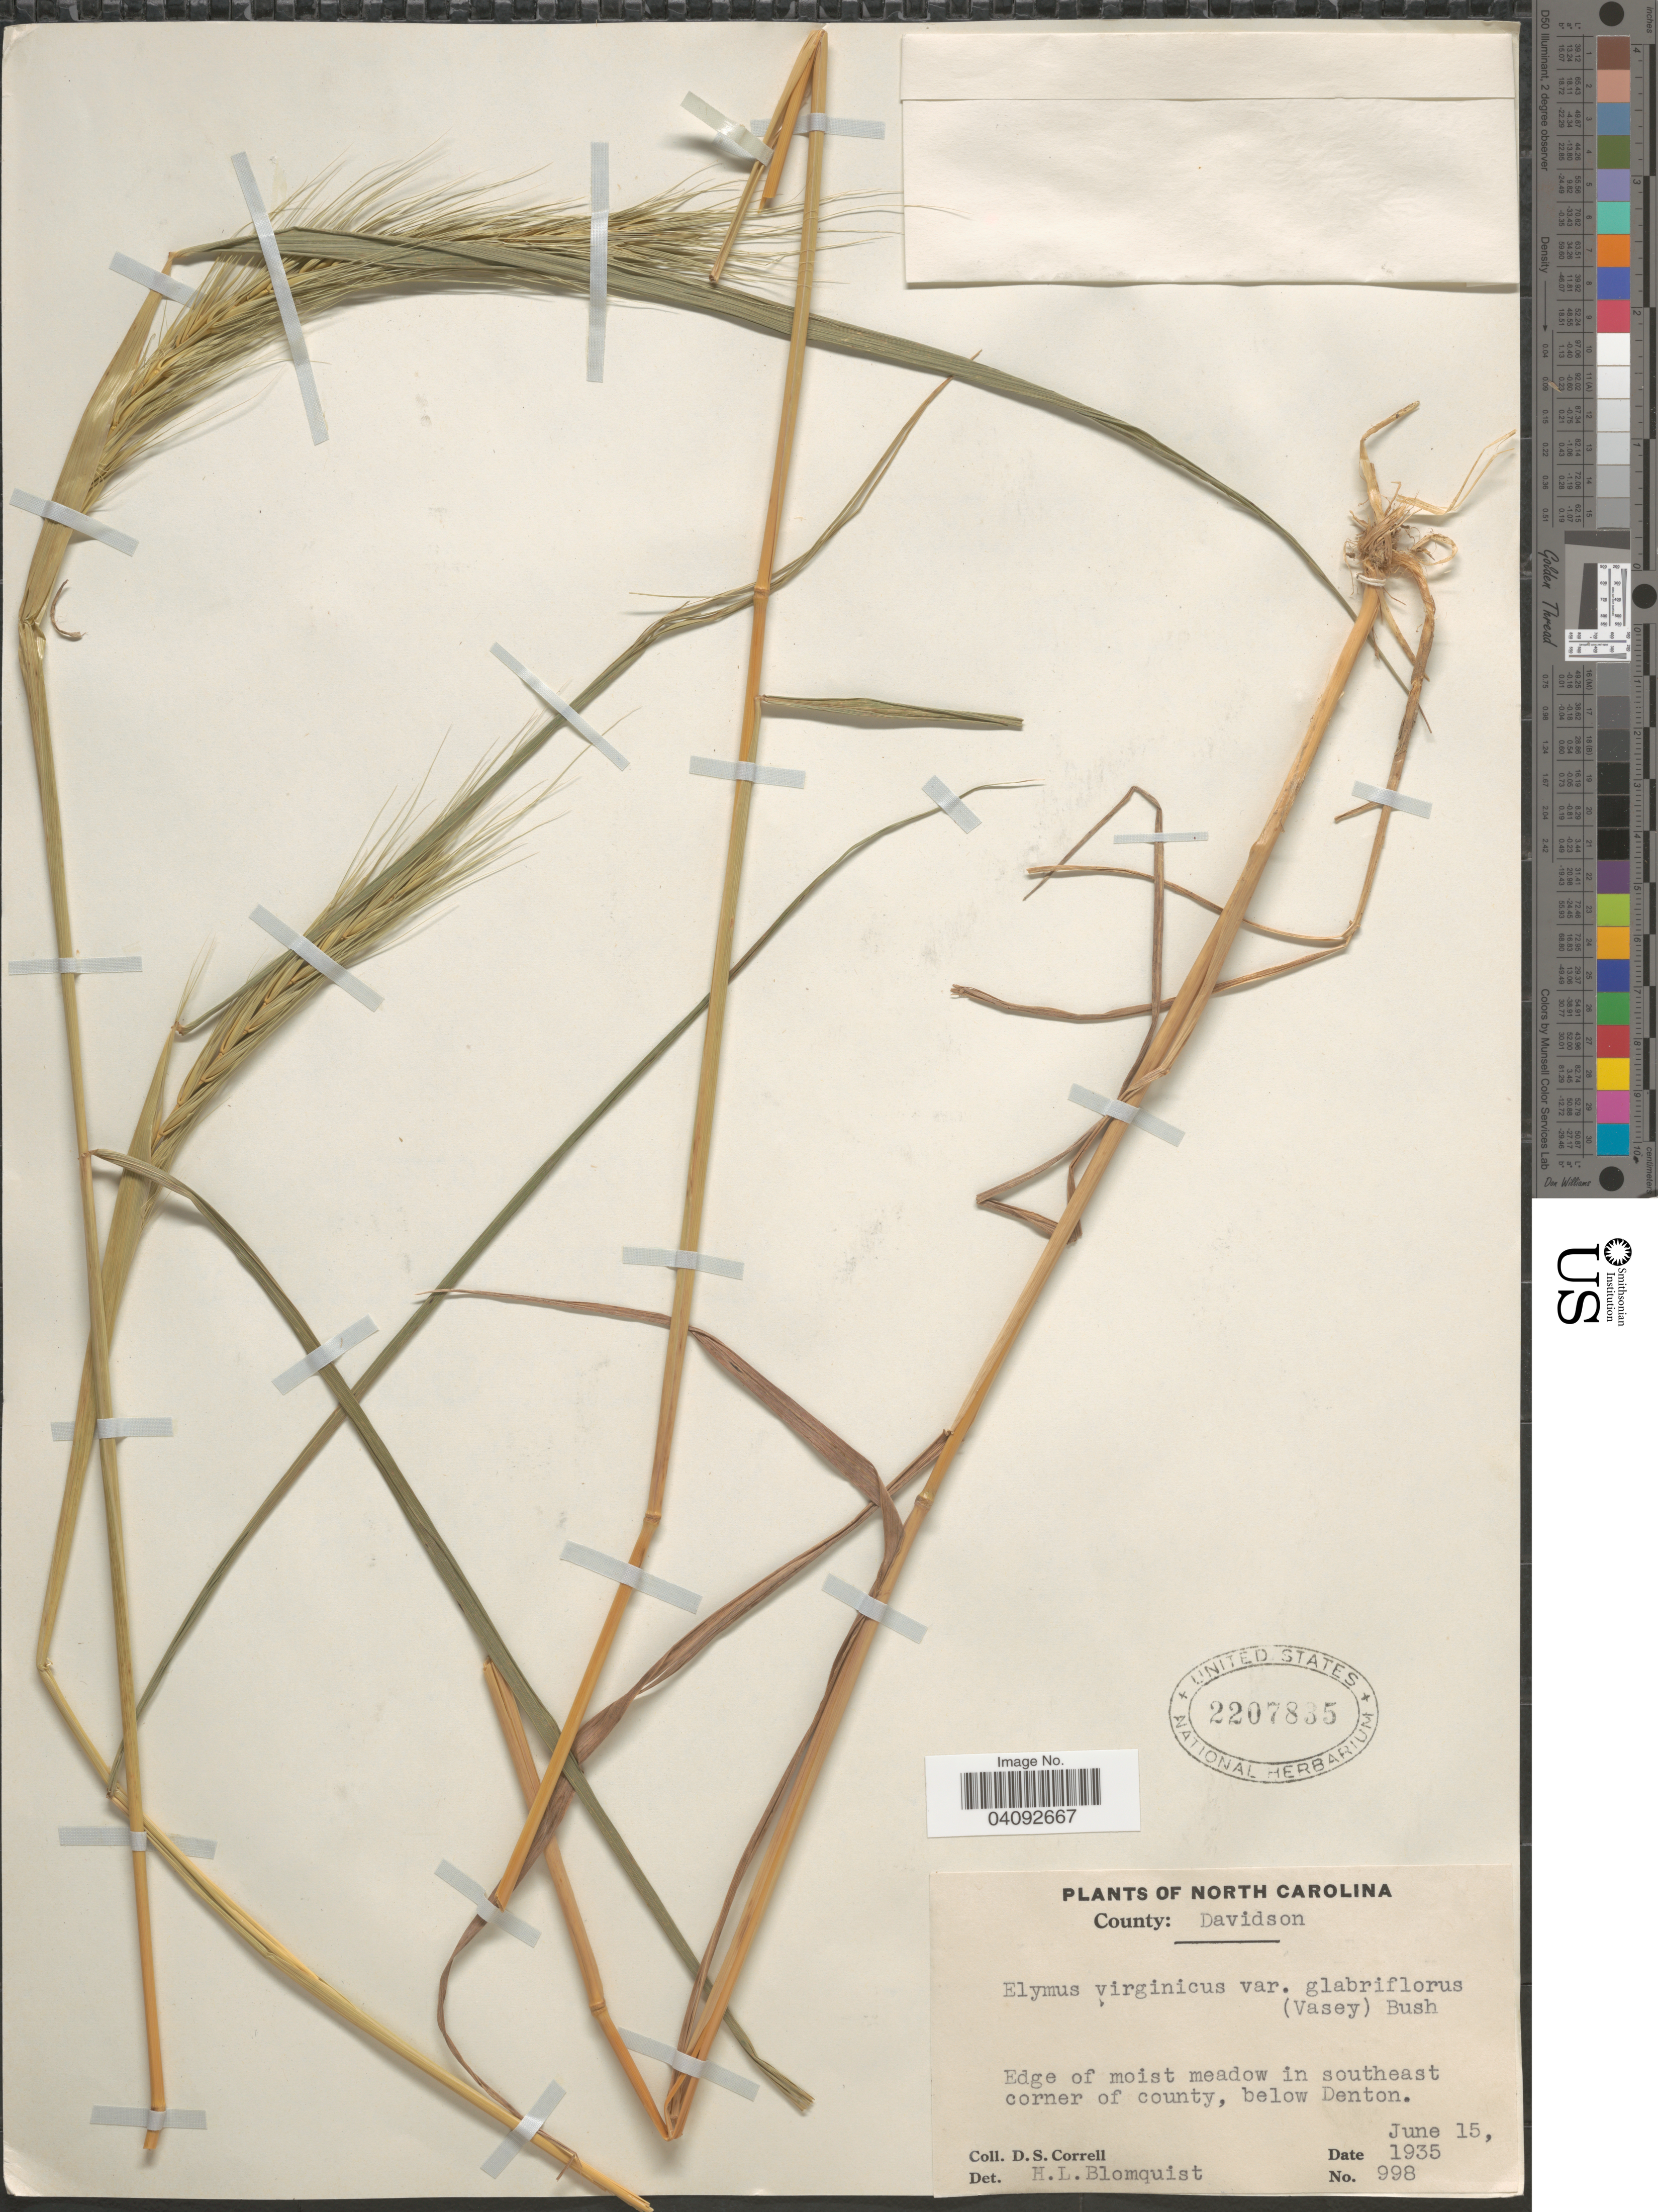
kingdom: Plantae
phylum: Tracheophyta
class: Liliopsida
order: Poales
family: Poaceae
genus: Elymus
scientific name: Elymus glabriflorus var. glabriflorus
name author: (Vasey ex L.H. Dewey) Scribn. & C.R. Ball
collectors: D. S. Correll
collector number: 998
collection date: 1935-06-15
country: United States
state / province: North Carolina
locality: County: Davidson. Edge of moist meadow in southeast corner of county, below Denton.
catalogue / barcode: US 2207835